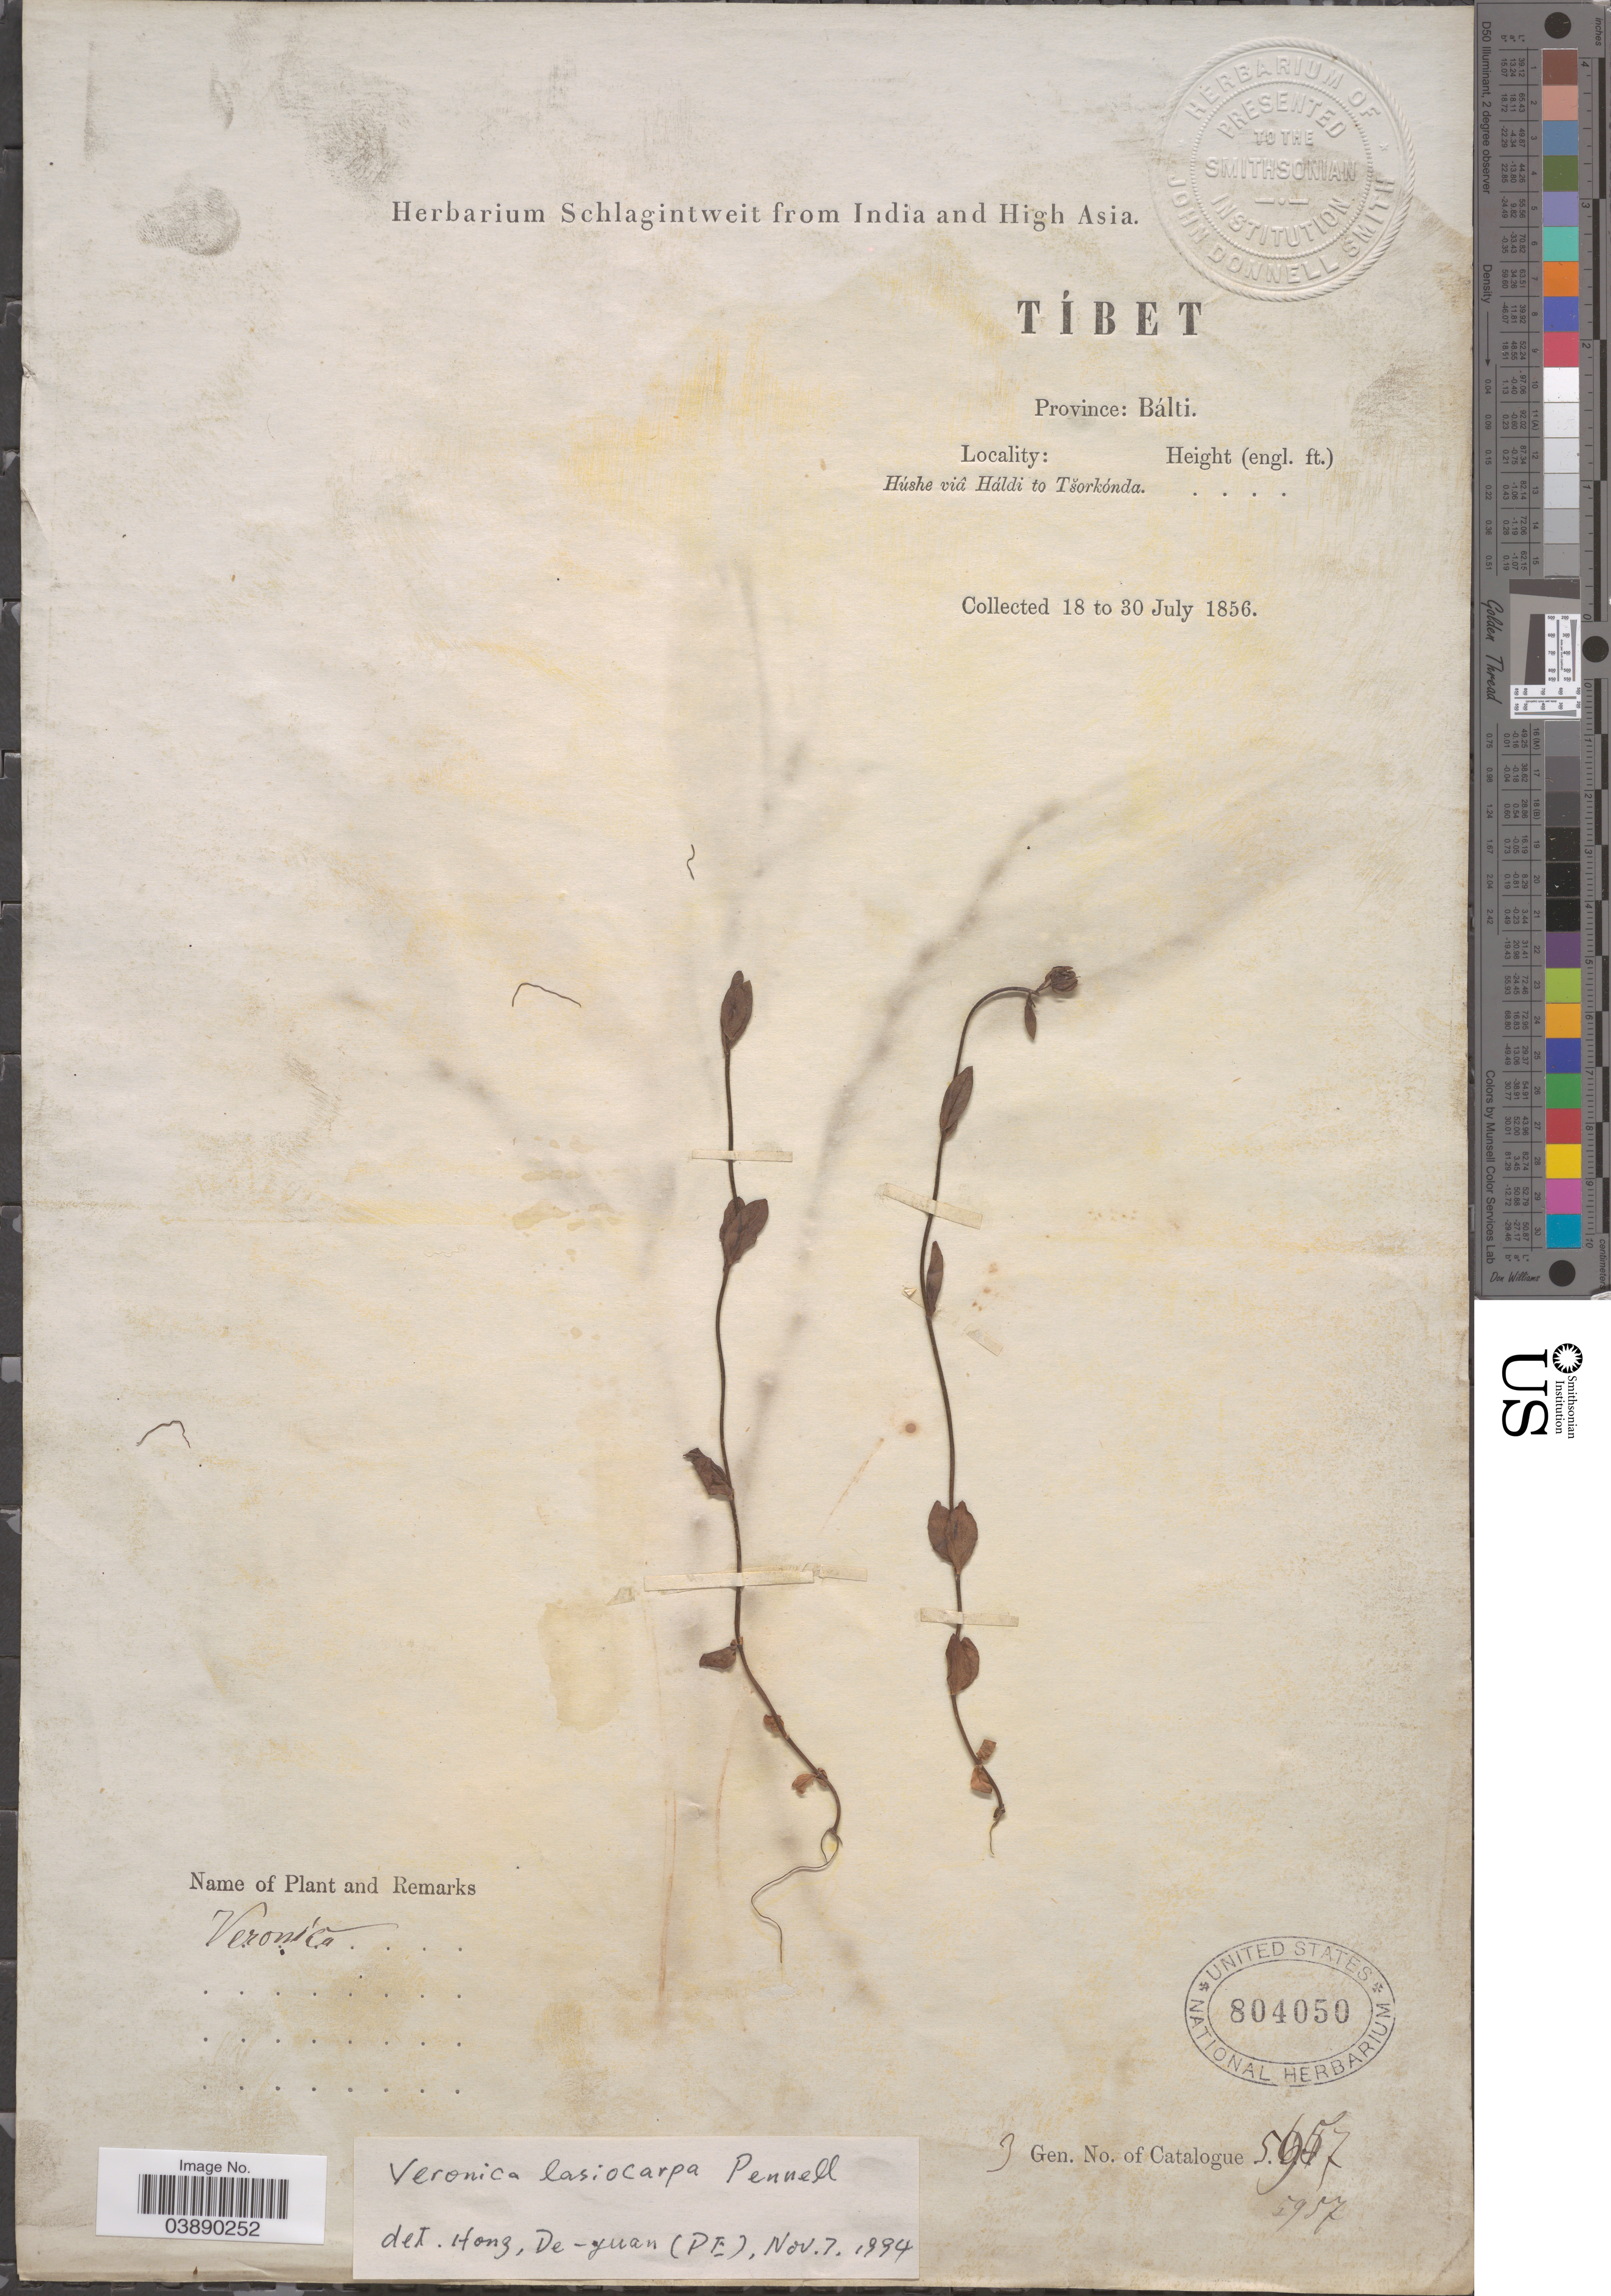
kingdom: Plantae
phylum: Tracheophyta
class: Magnoliopsida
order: Lamiales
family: Plantaginaceae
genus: Veronica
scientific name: Veronica lasiocarpa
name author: Pennell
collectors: ex herb. Schlagintweit from India and High Asia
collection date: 1856-07-18/1856-07-30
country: China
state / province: Xizang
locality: Tibet. Province: Bálti. Húshe viâ Háldi to Tšorkónda.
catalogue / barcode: US 804050